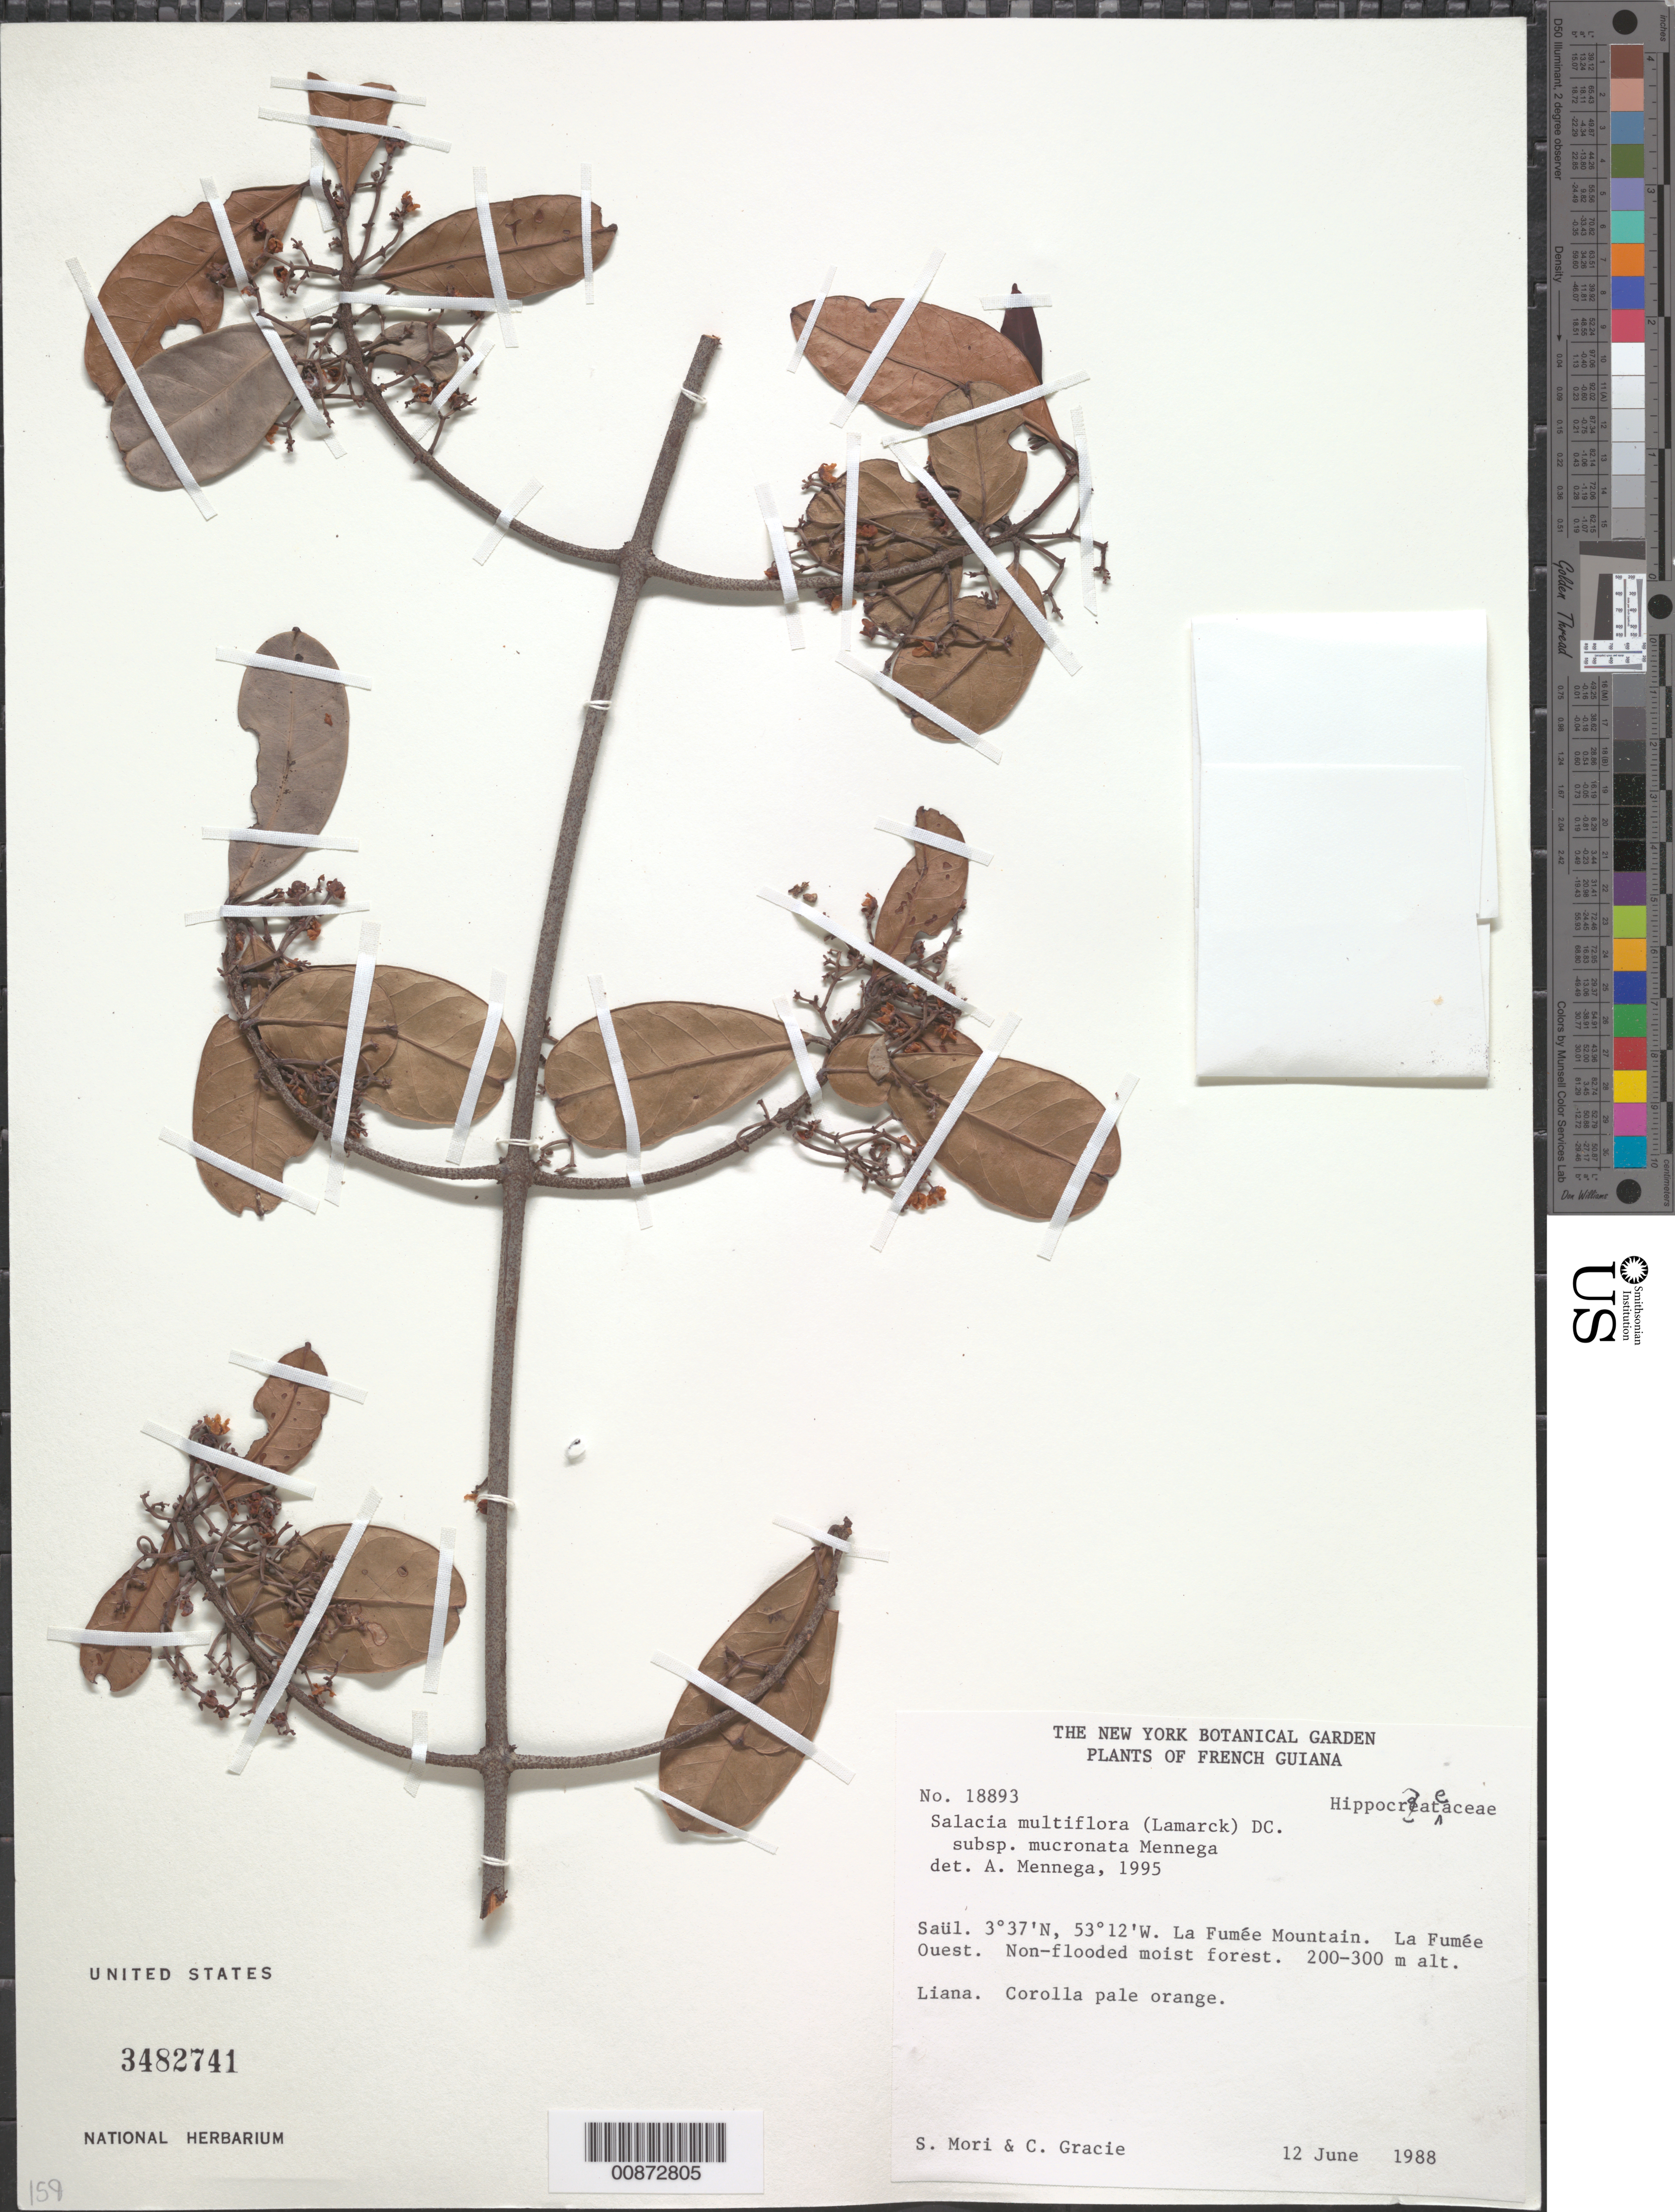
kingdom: Plantae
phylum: Tracheophyta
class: Magnoliopsida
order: Celastrales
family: Celastraceae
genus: Salacia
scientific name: Salacia multiflora subsp. mucronata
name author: (Rusby) Mennega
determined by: Mennega, A. M. W.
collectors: S. Mori & C. A. Gracie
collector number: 18893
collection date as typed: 12-Jun-88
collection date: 1988-06-12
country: French Guiana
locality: Saül, La Fumée Mountain Trail, La Fumée Ouest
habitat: Non-flooded moist forest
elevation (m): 200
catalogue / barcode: US 3482741